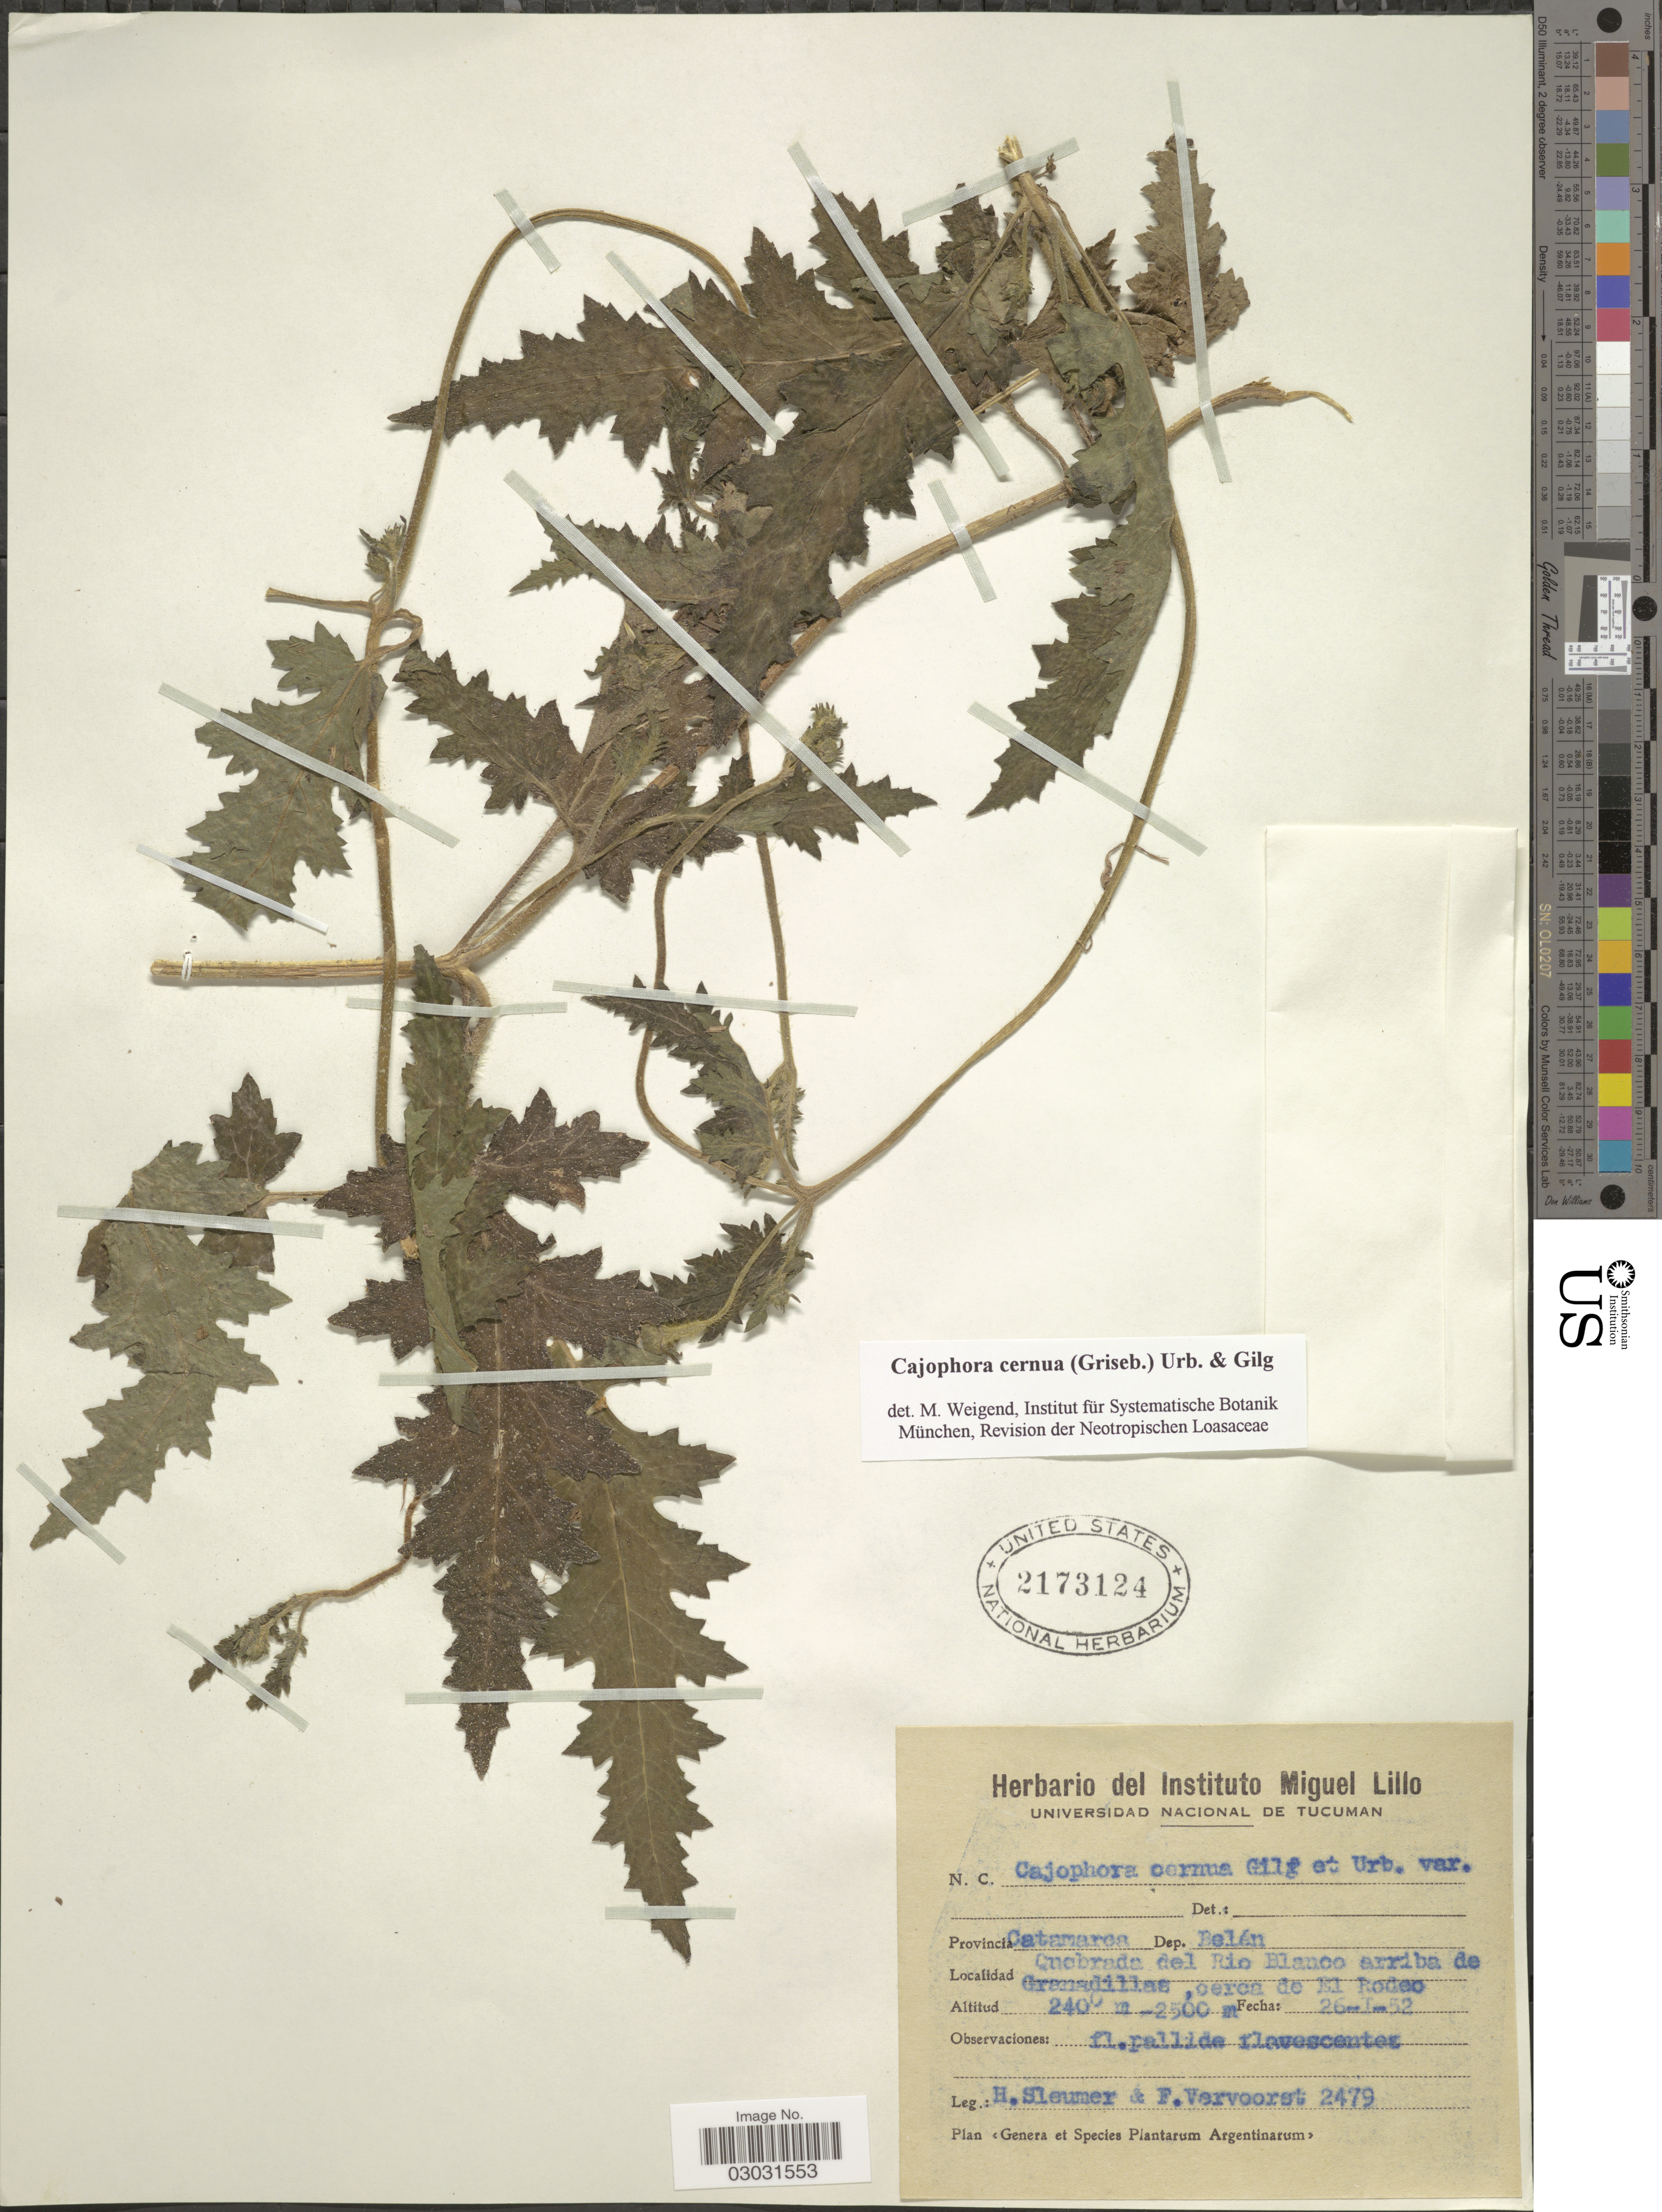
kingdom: Plantae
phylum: Tracheophyta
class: Magnoliopsida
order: Cornales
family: Loasaceae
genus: Caiophora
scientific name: Caiophora cernua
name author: (Griseb.) Gilg & Urb. ex Kurtz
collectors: H. O. Sleumer & F. Vervoorst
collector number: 2479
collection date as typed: Transcribed d/m/y: 26/1/52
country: Argentina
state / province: Catamarca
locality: Dep. Belén. Quebrada del Rio Blanco arriba de Granadillas, cerca de El Rodeo.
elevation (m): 2400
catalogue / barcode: US 2173124